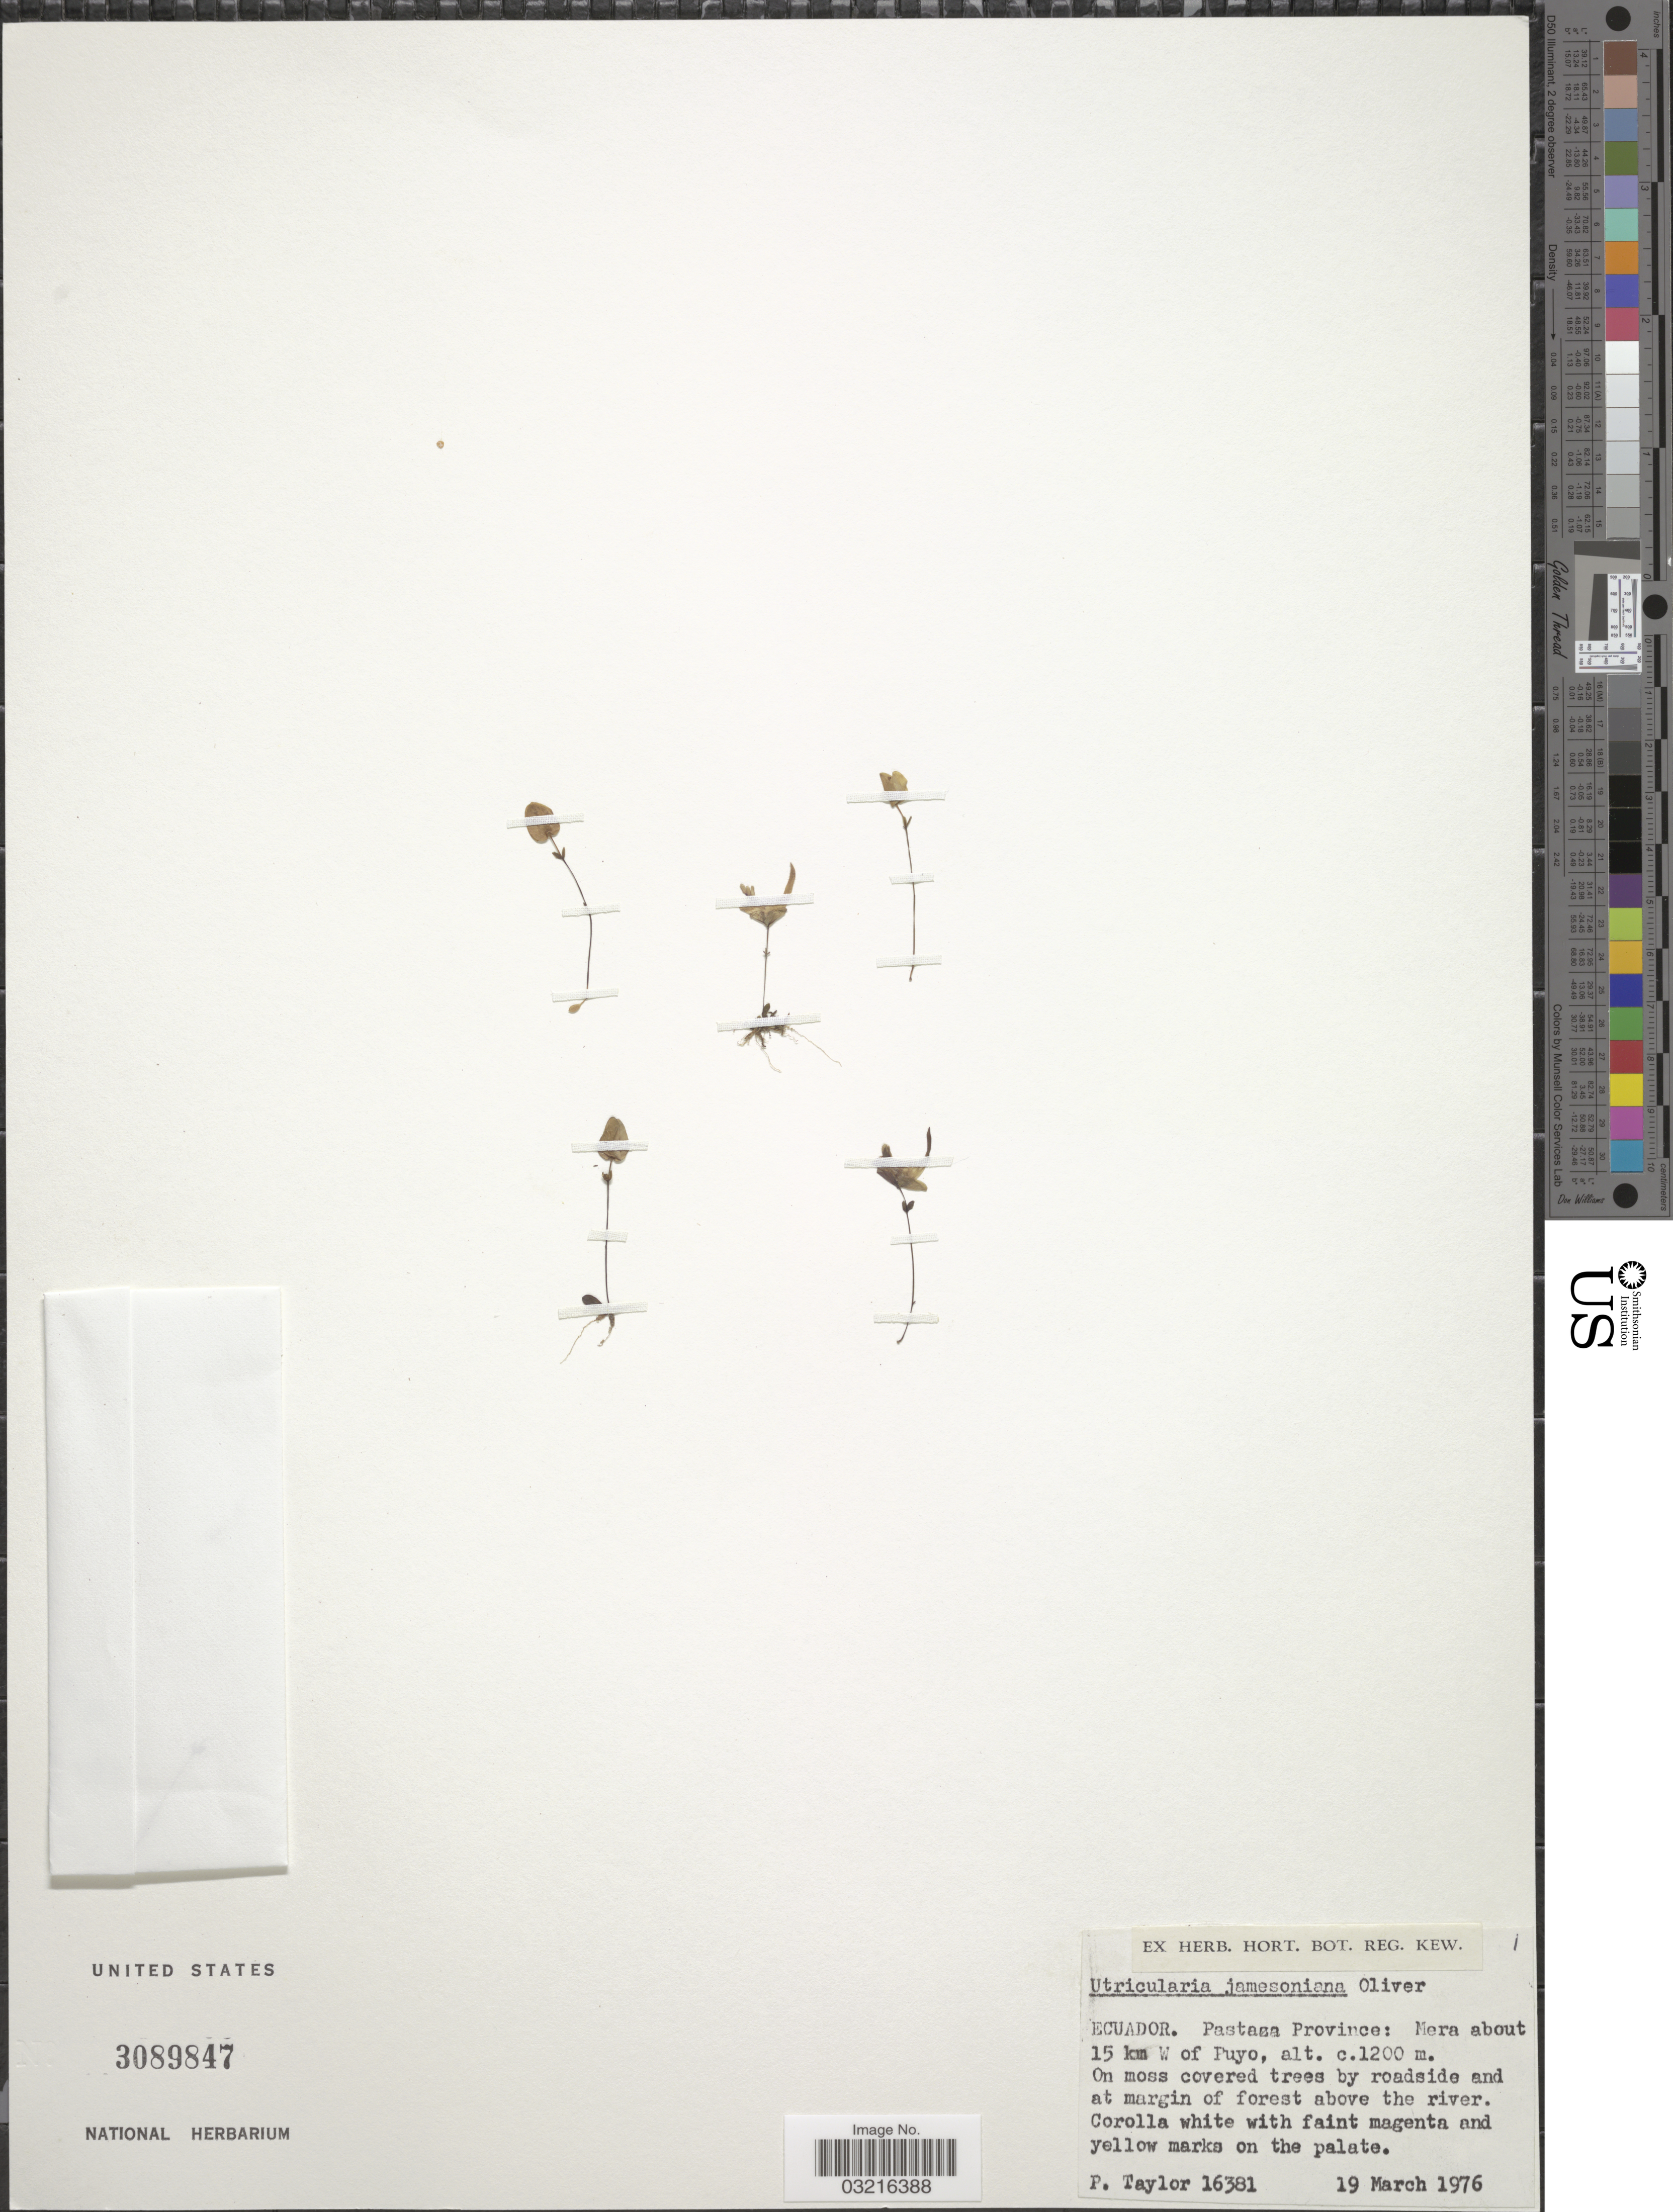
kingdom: Plantae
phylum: Tracheophyta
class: Magnoliopsida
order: Lamiales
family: Lentibulariaceae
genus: Utricularia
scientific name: Utricularia jamesoniana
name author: Oliv.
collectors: P. Taylor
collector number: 16381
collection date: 1976-03-19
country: Ecuador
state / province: Pastaza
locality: Mera about 15 km W of Puyo.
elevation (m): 1200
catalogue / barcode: US 3089847